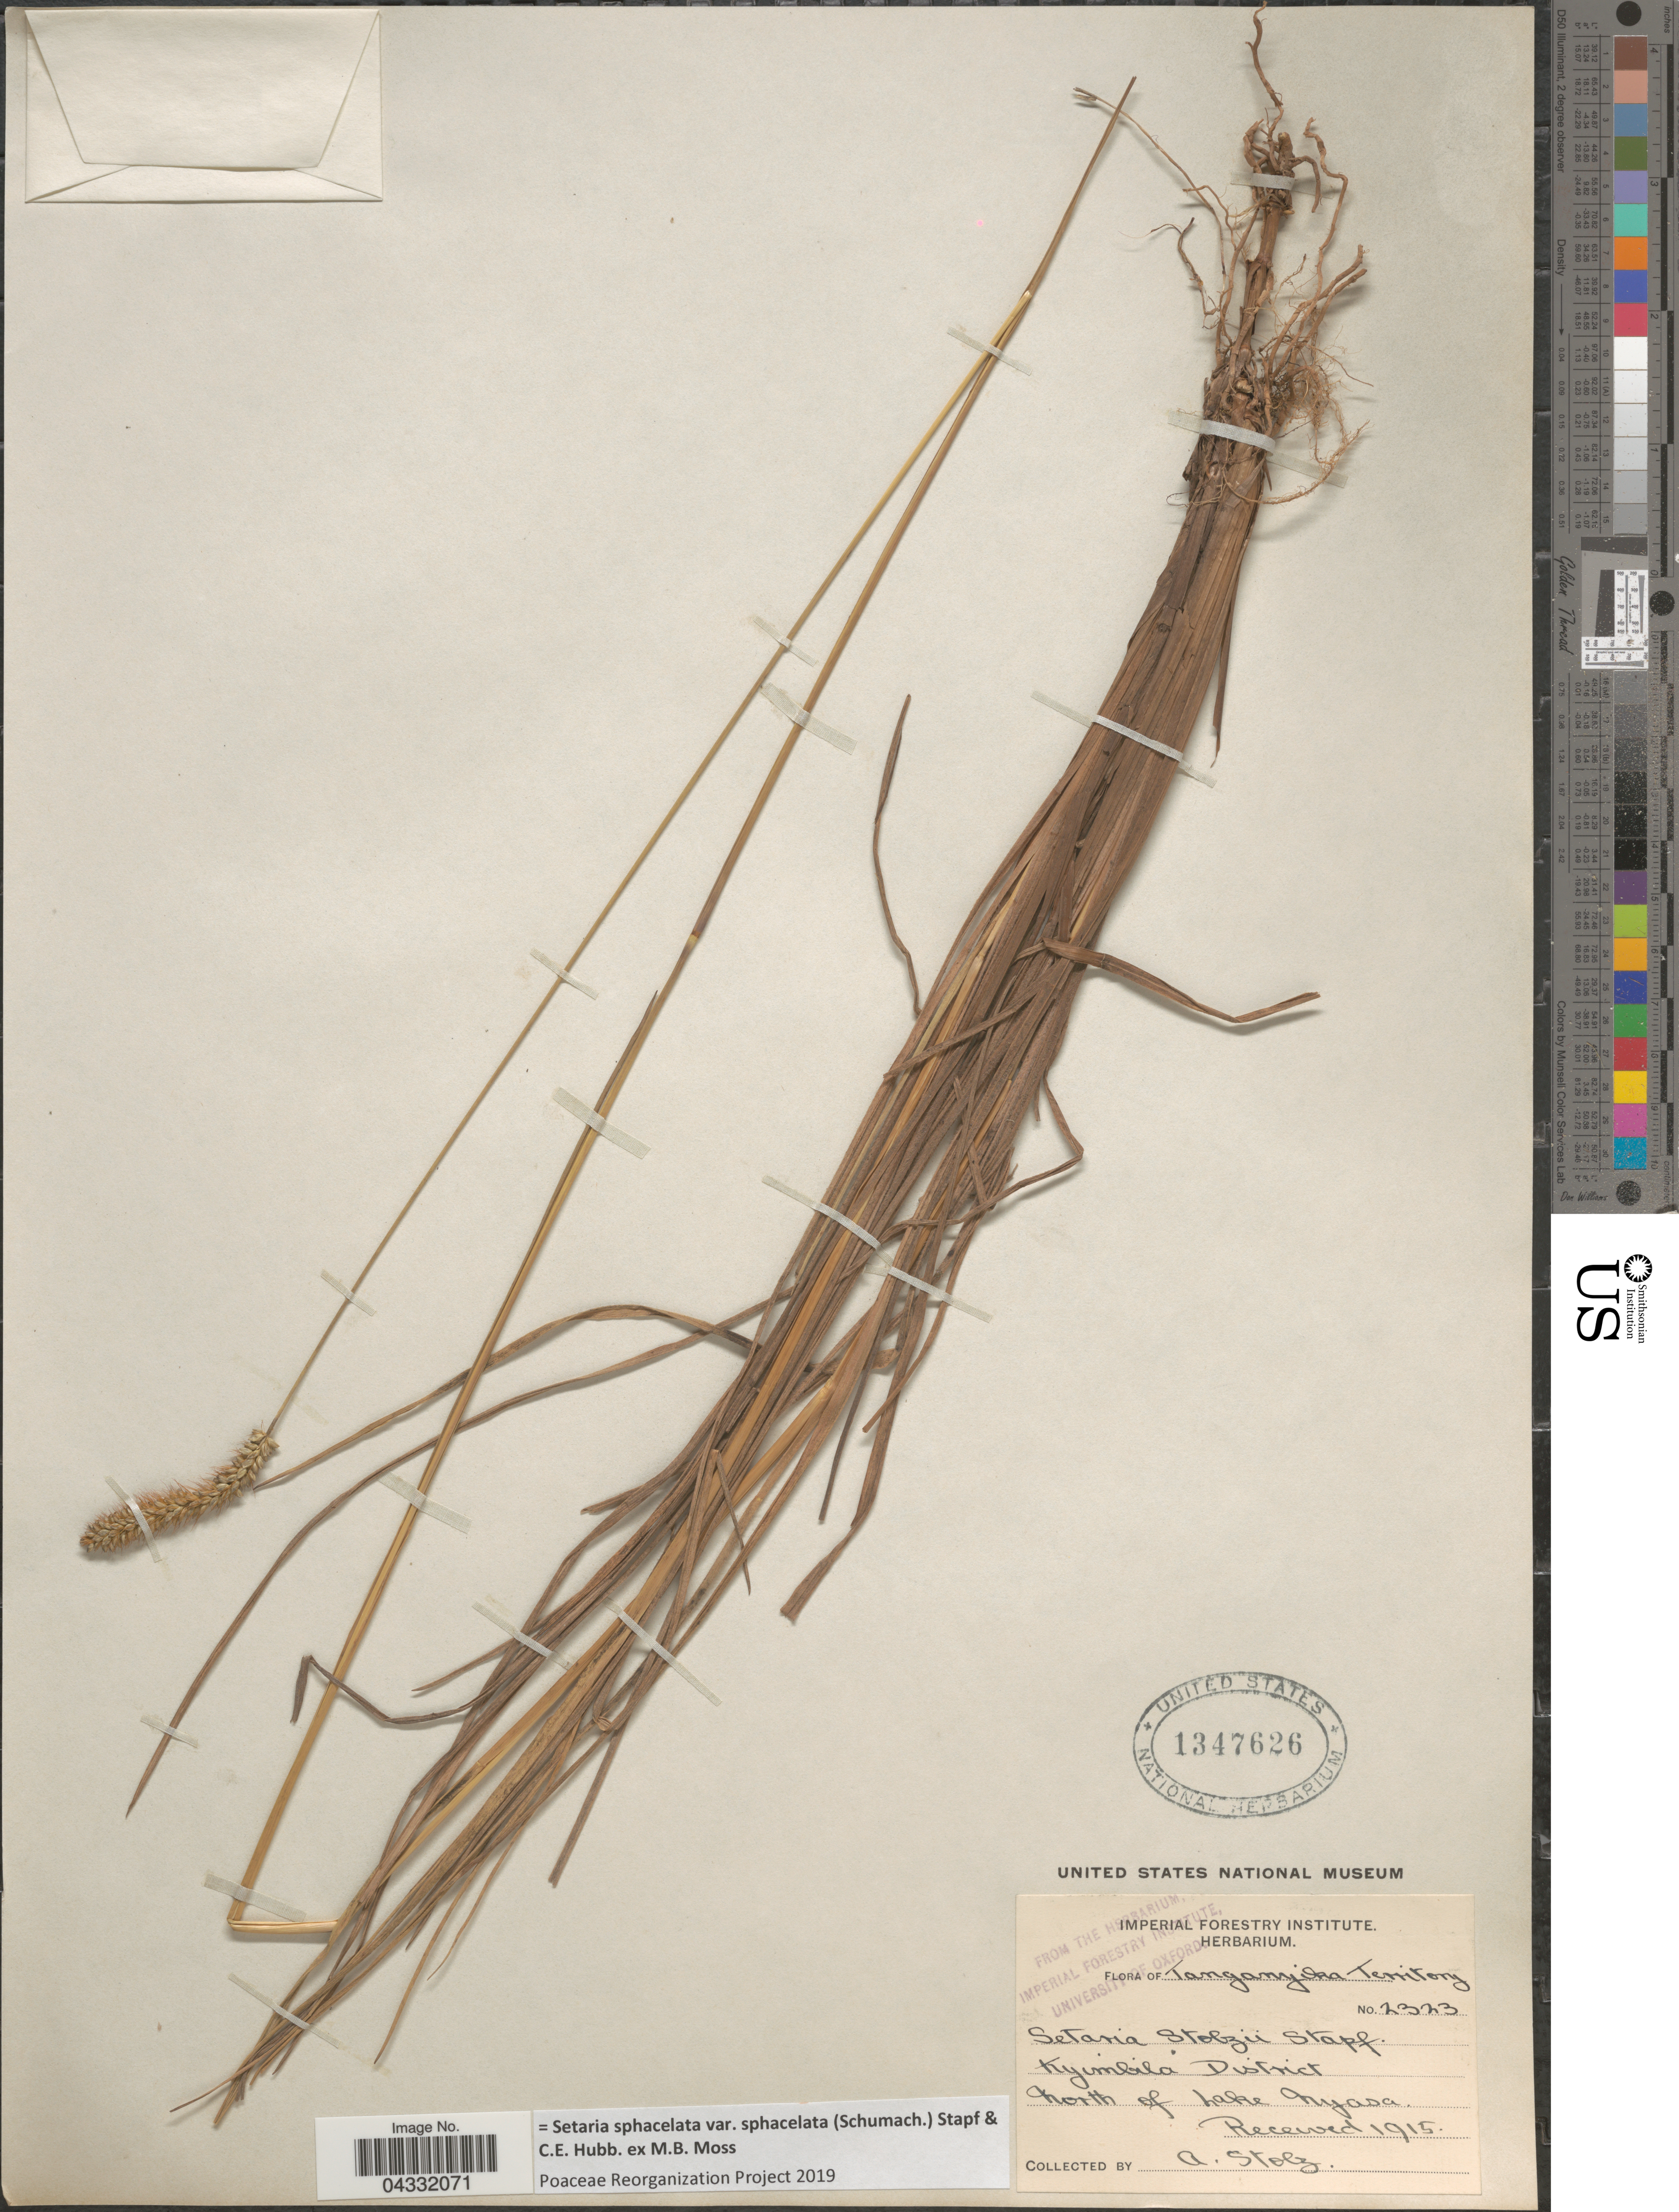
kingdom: Plantae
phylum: Tracheophyta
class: Liliopsida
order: Poales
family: Poaceae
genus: Setaria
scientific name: Setaria sphacelata var. sphacelata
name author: (Schumach.) Stapf & C. E. Hubb. ex M.B. Moss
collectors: A. Stolz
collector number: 2323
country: Tanzania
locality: Tanganyika Territory. Kyimbila District. North of Lake Nyasa.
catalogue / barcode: US 1347626